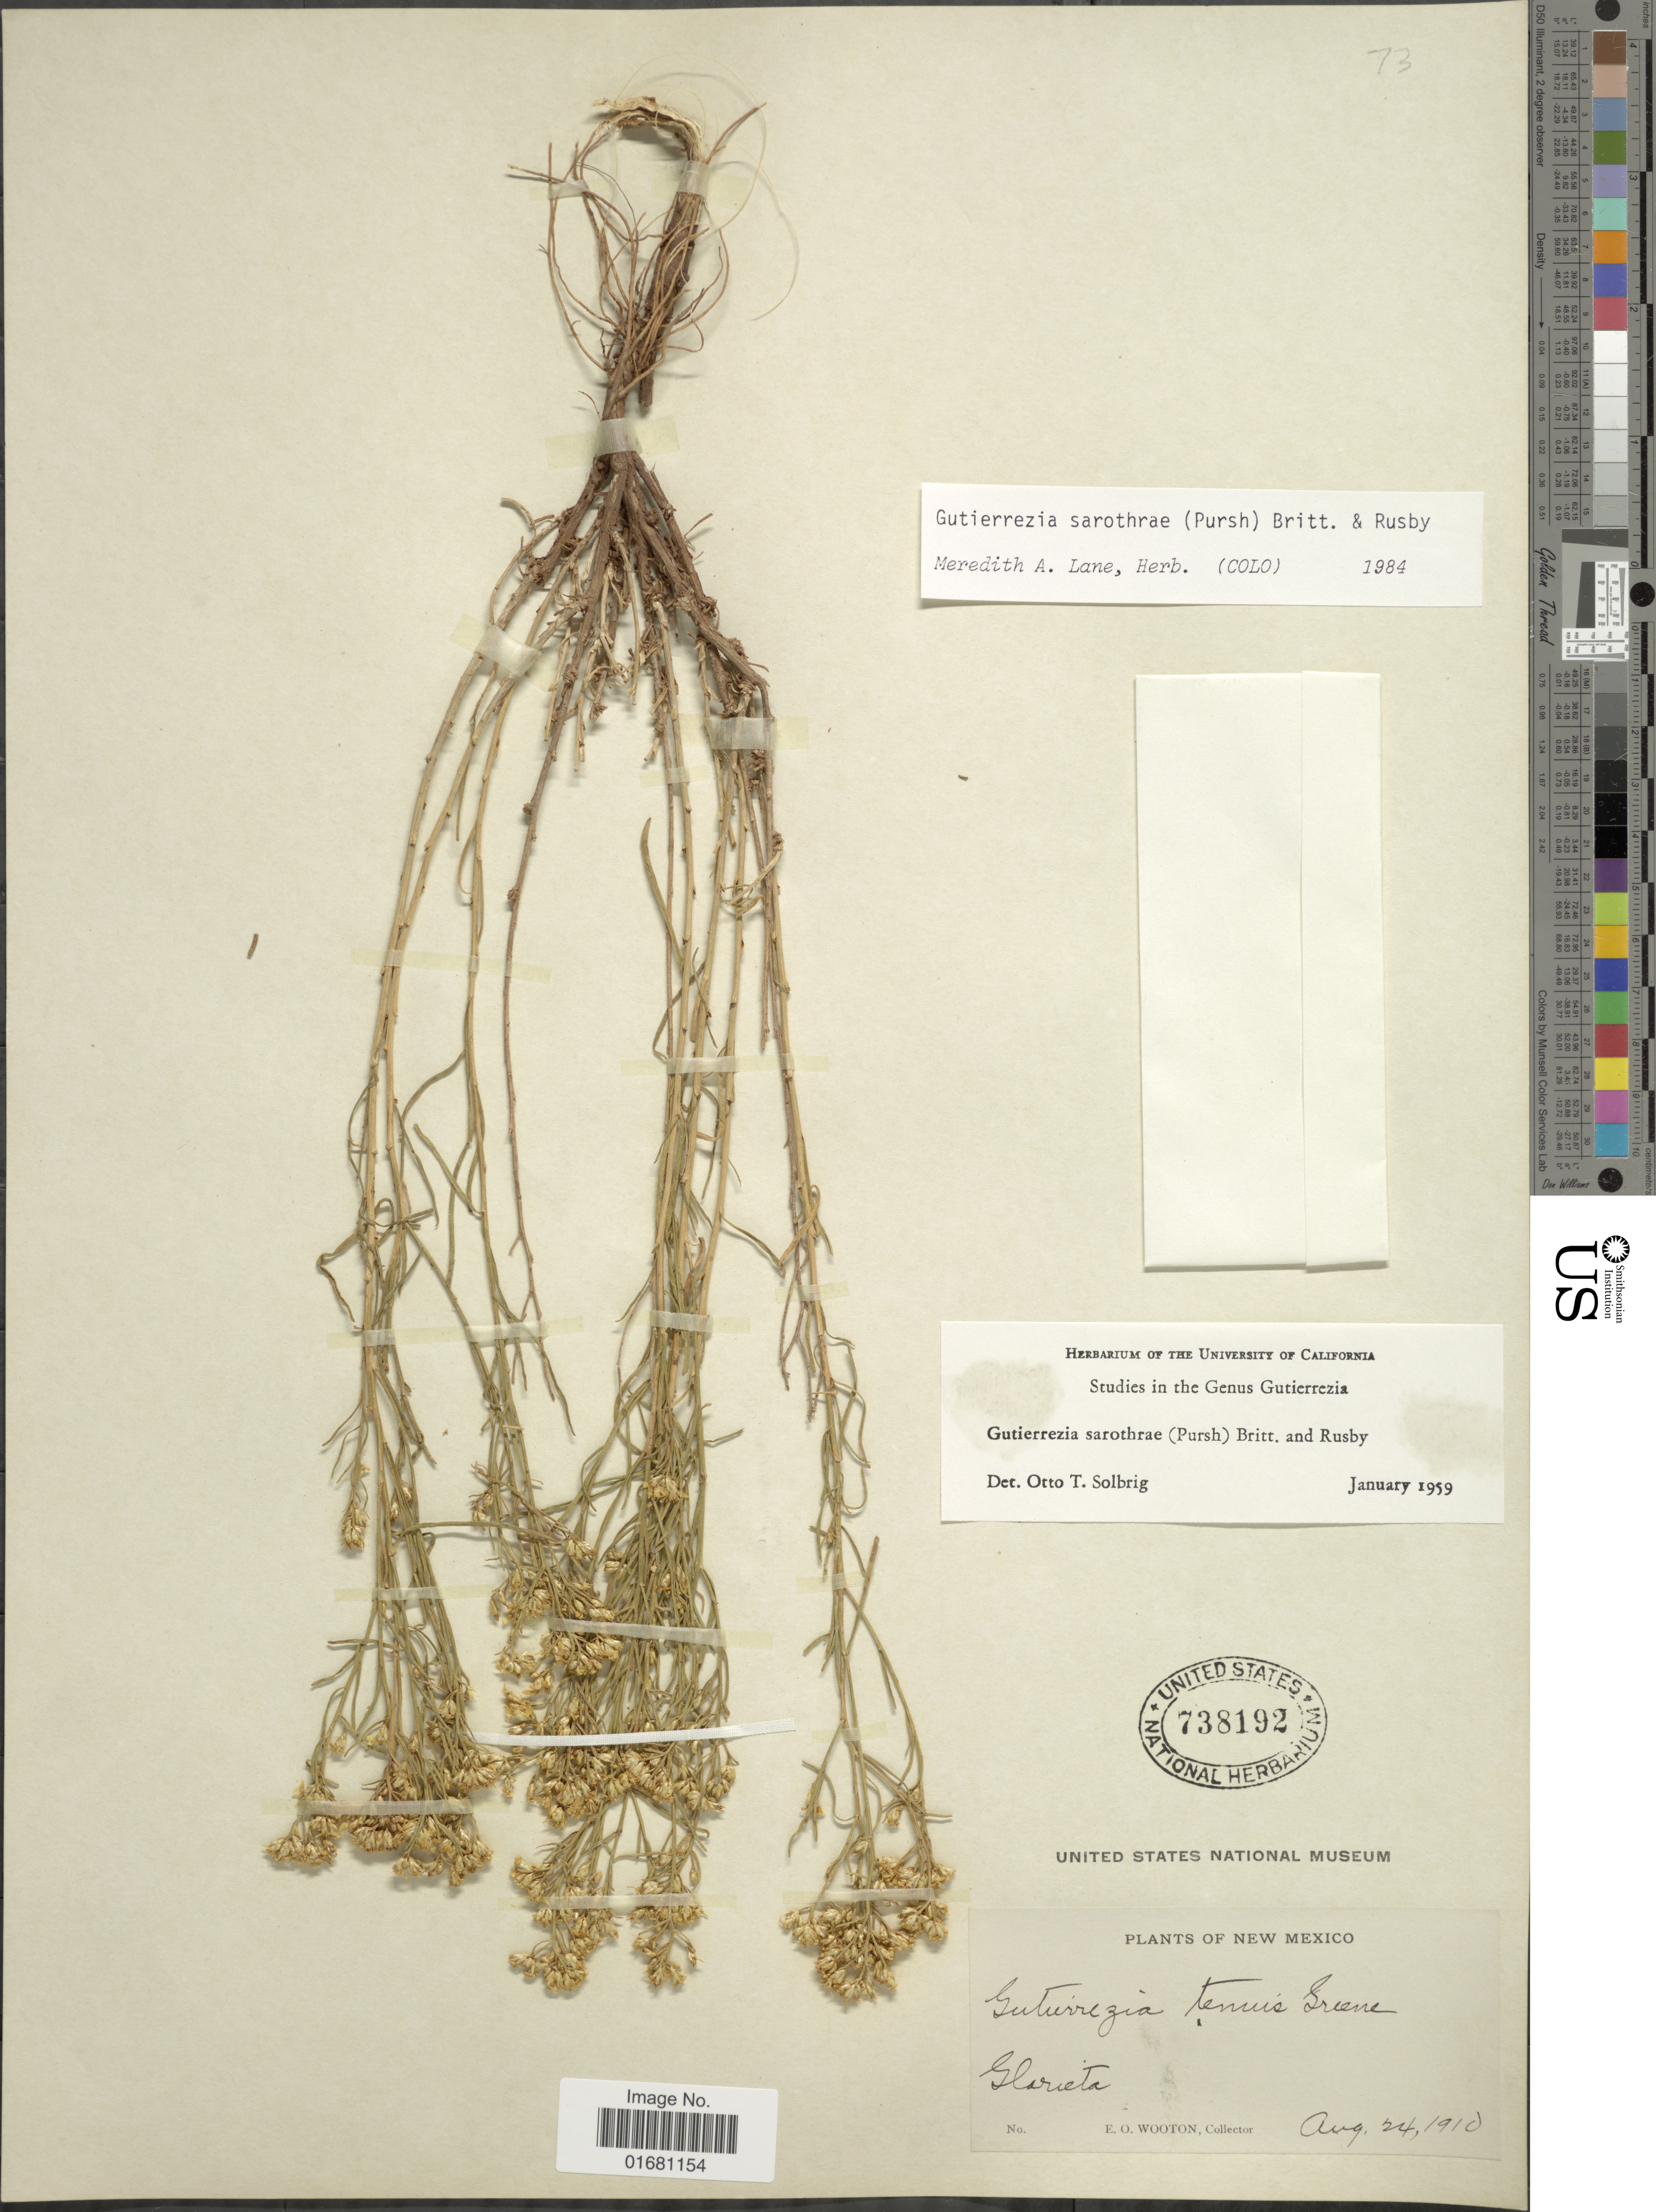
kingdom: Plantae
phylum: Tracheophyta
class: Magnoliopsida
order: Asterales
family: Asteraceae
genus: Gutierrezia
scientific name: Gutierrezia sarothrae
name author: (Pursh) Britton & Rusby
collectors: E. O. Wooton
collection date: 1910-08-24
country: United States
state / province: New Mexico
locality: Glarieta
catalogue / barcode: US 738192